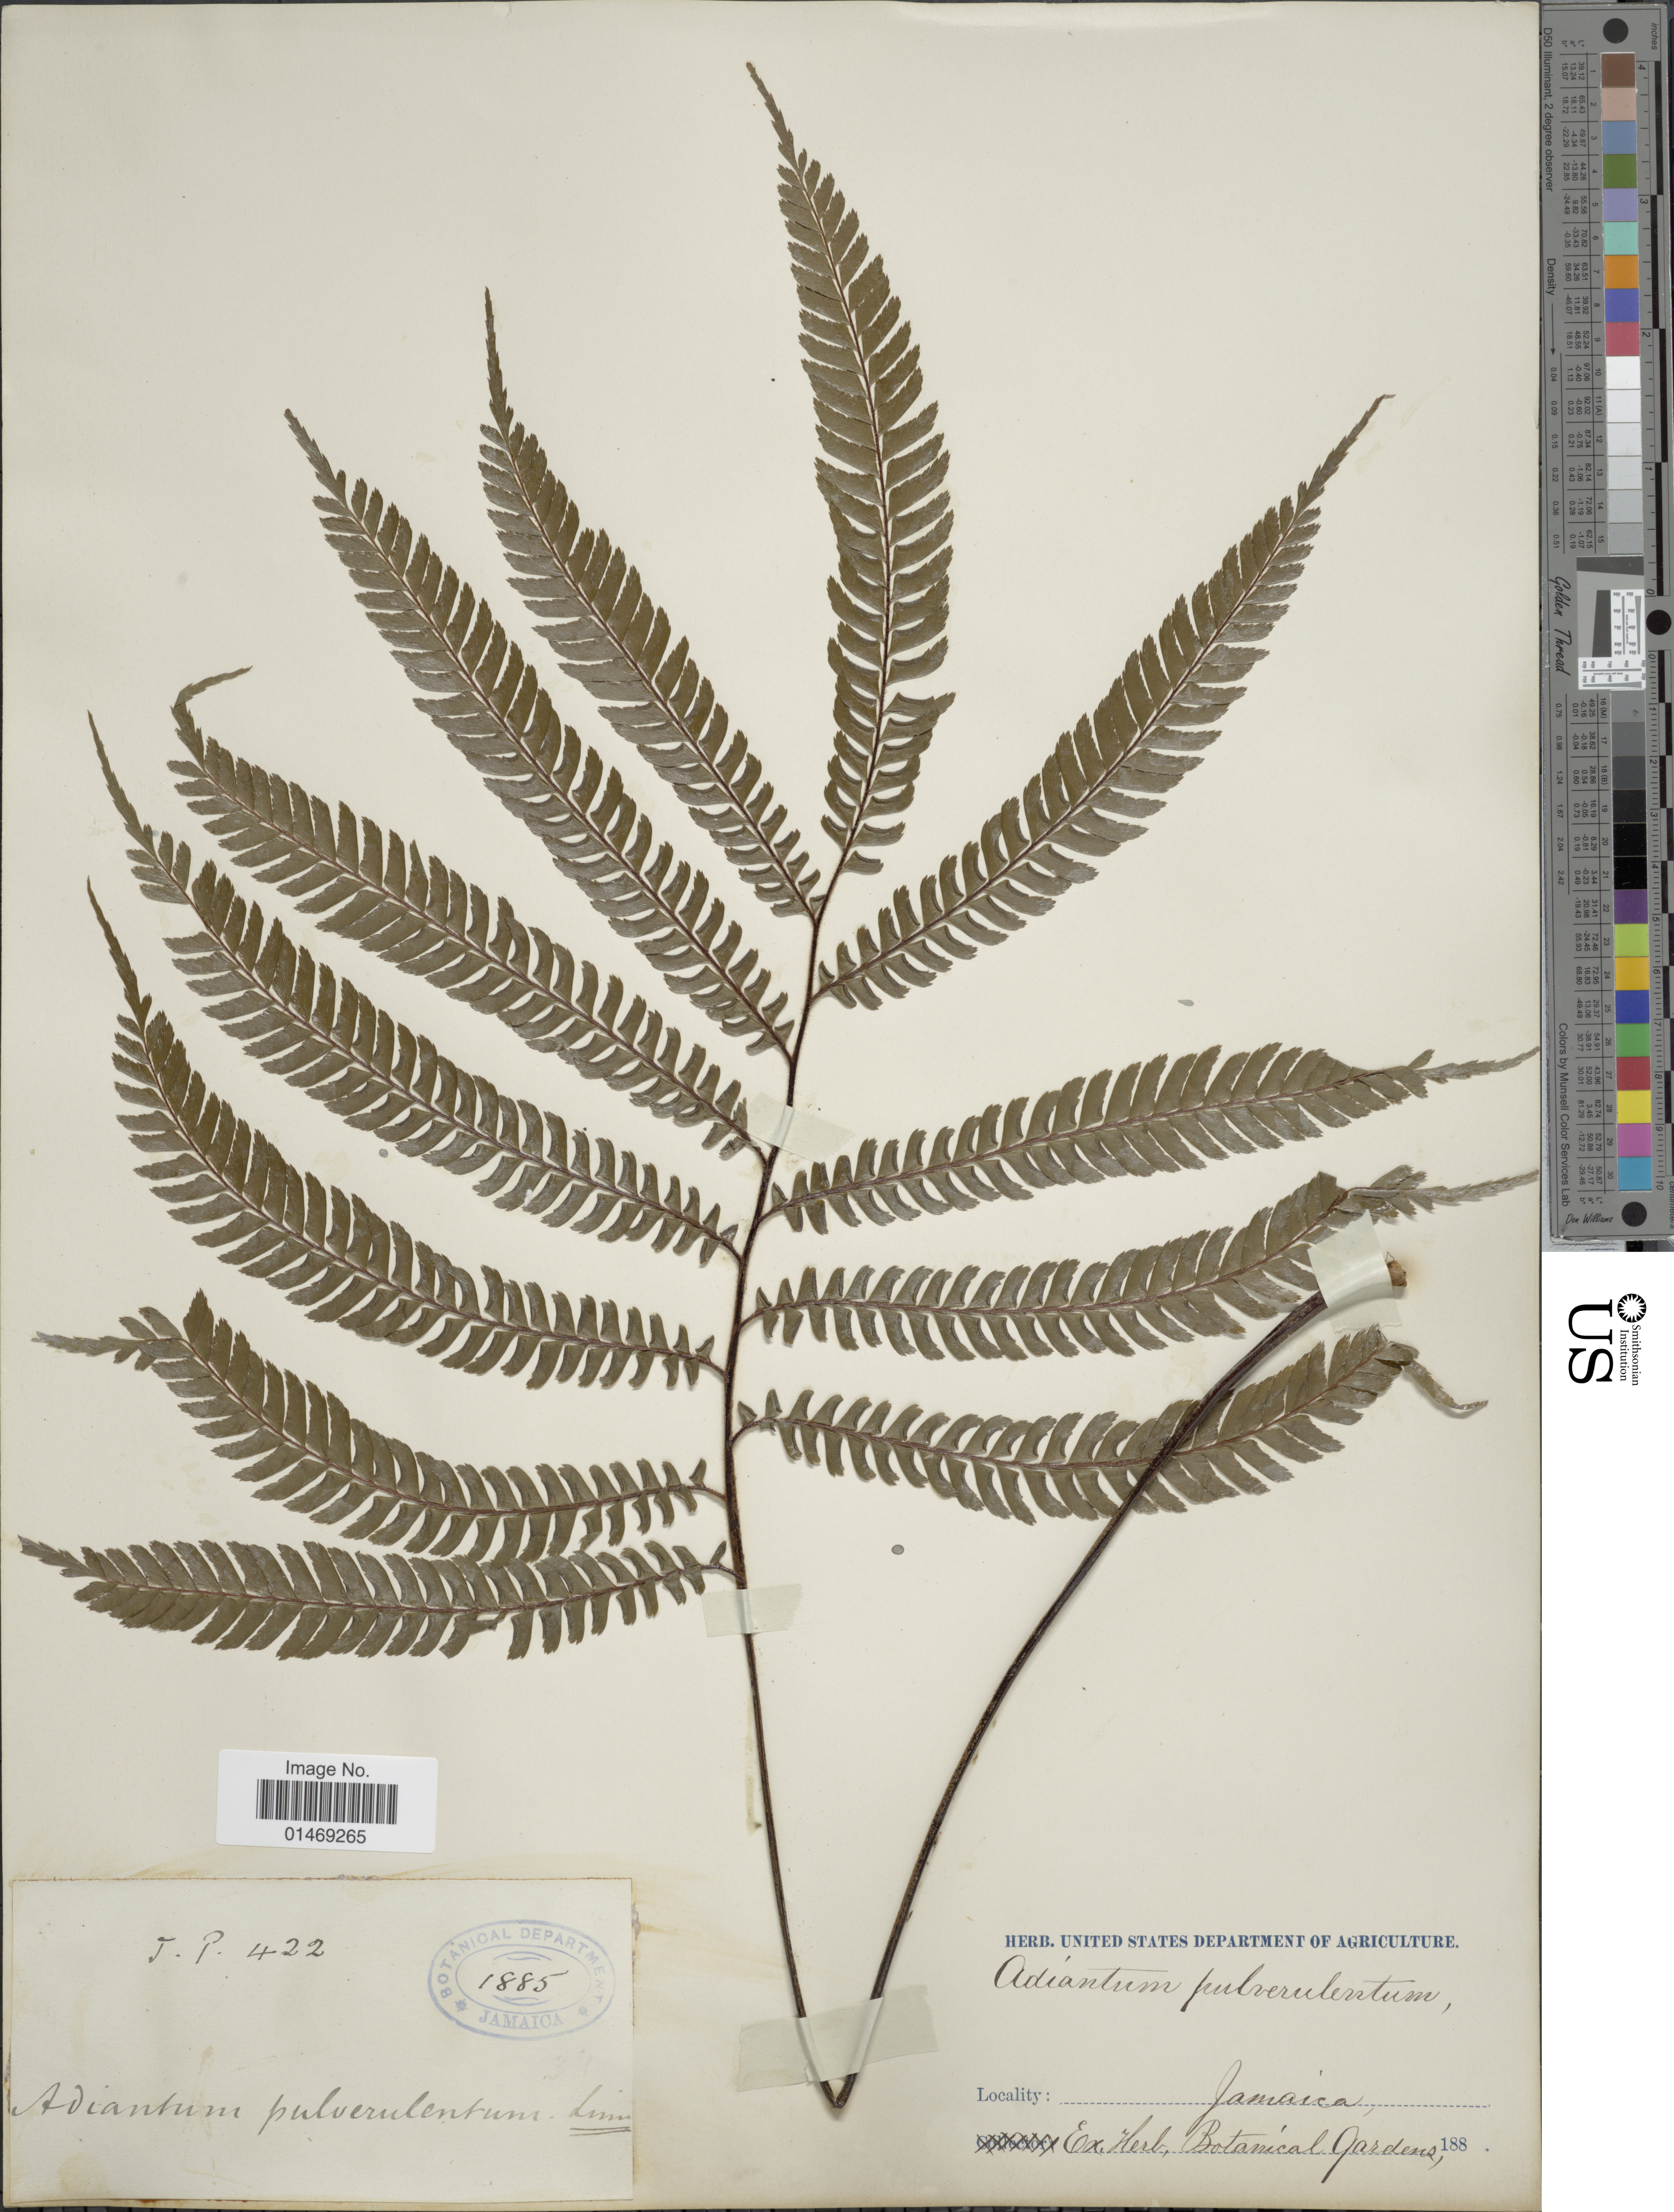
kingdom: Plantae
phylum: Tracheophyta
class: Polypodiopsida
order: Polypodiales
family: Pteridaceae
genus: Adiantum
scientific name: Adiantum pulverulentum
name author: L.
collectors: J.P.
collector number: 422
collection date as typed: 188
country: Jamaica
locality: Ex. Herb, Botanical gardens